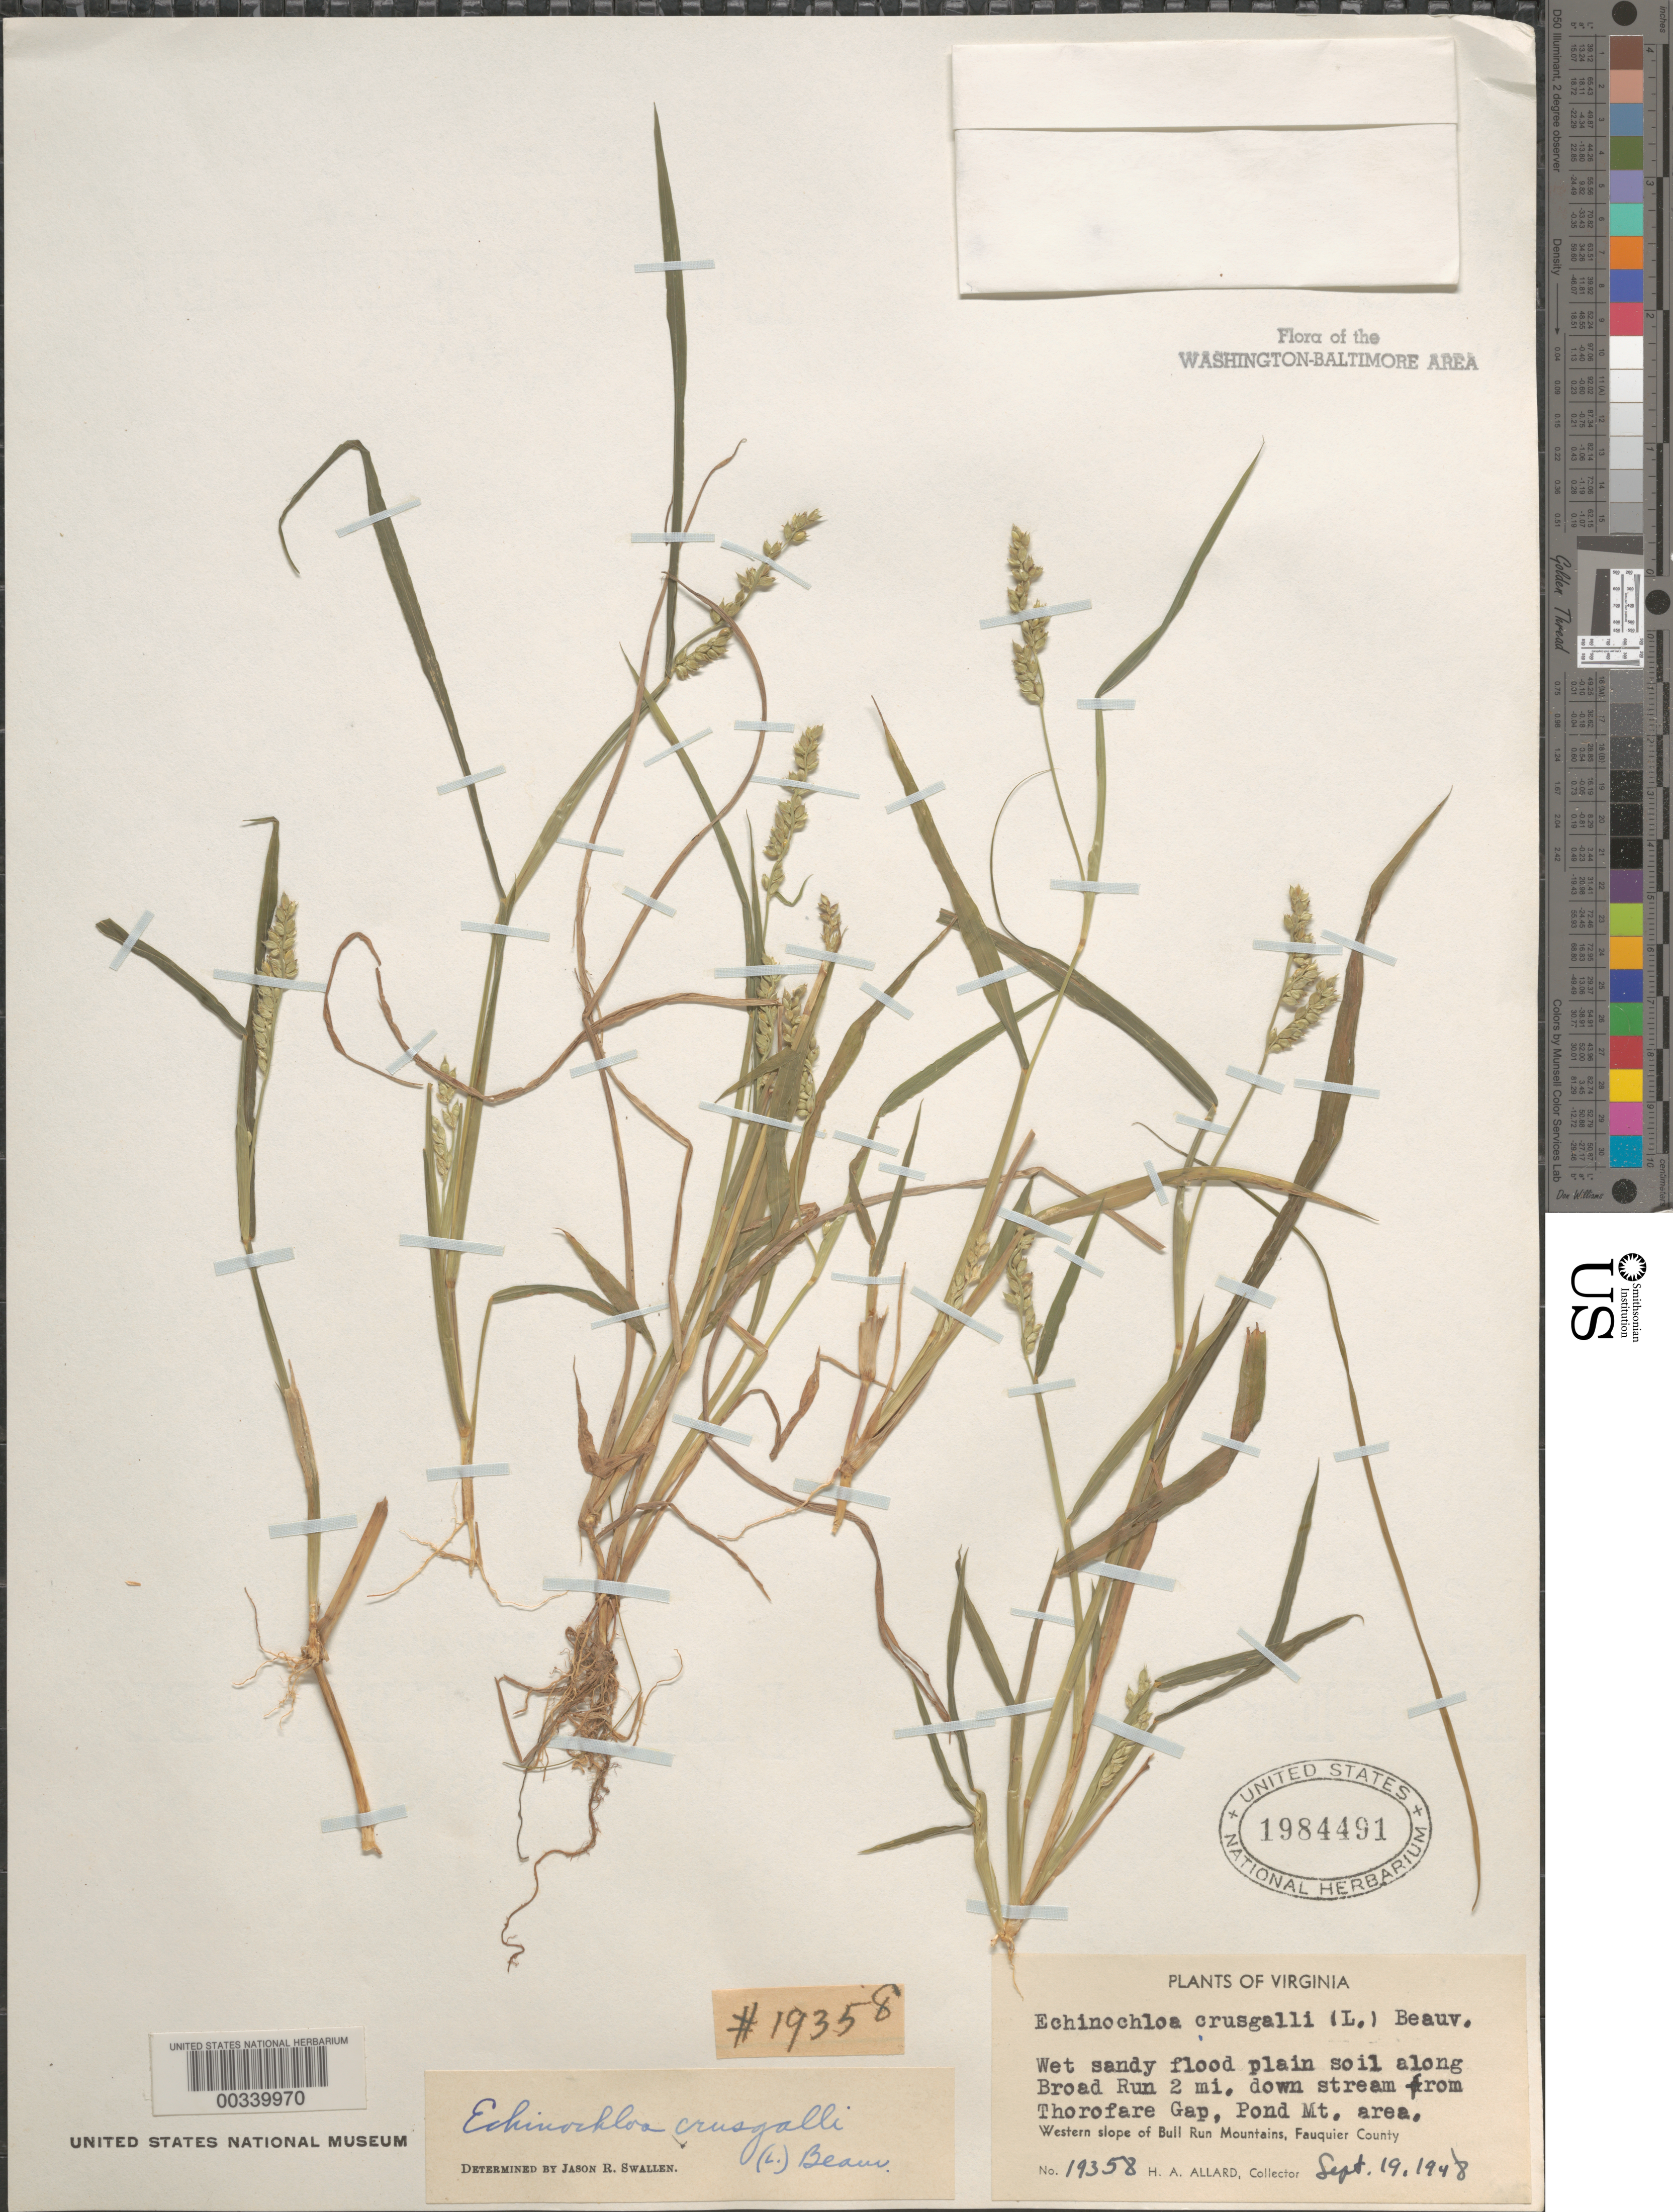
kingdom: Plantae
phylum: Tracheophyta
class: Liliopsida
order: Poales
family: Poaceae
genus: Echinochloa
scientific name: Echinochloa crus-galli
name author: (L.) P. Beauv.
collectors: H. A. Allard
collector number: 19358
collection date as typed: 19 Sep 1948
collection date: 1948-09-19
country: United States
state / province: Virginia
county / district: Fauquier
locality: Downstream from Thorofare Gap on Broad Run Bull Run Mts.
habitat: Wet sandy flood plain soil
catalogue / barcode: US 1984491